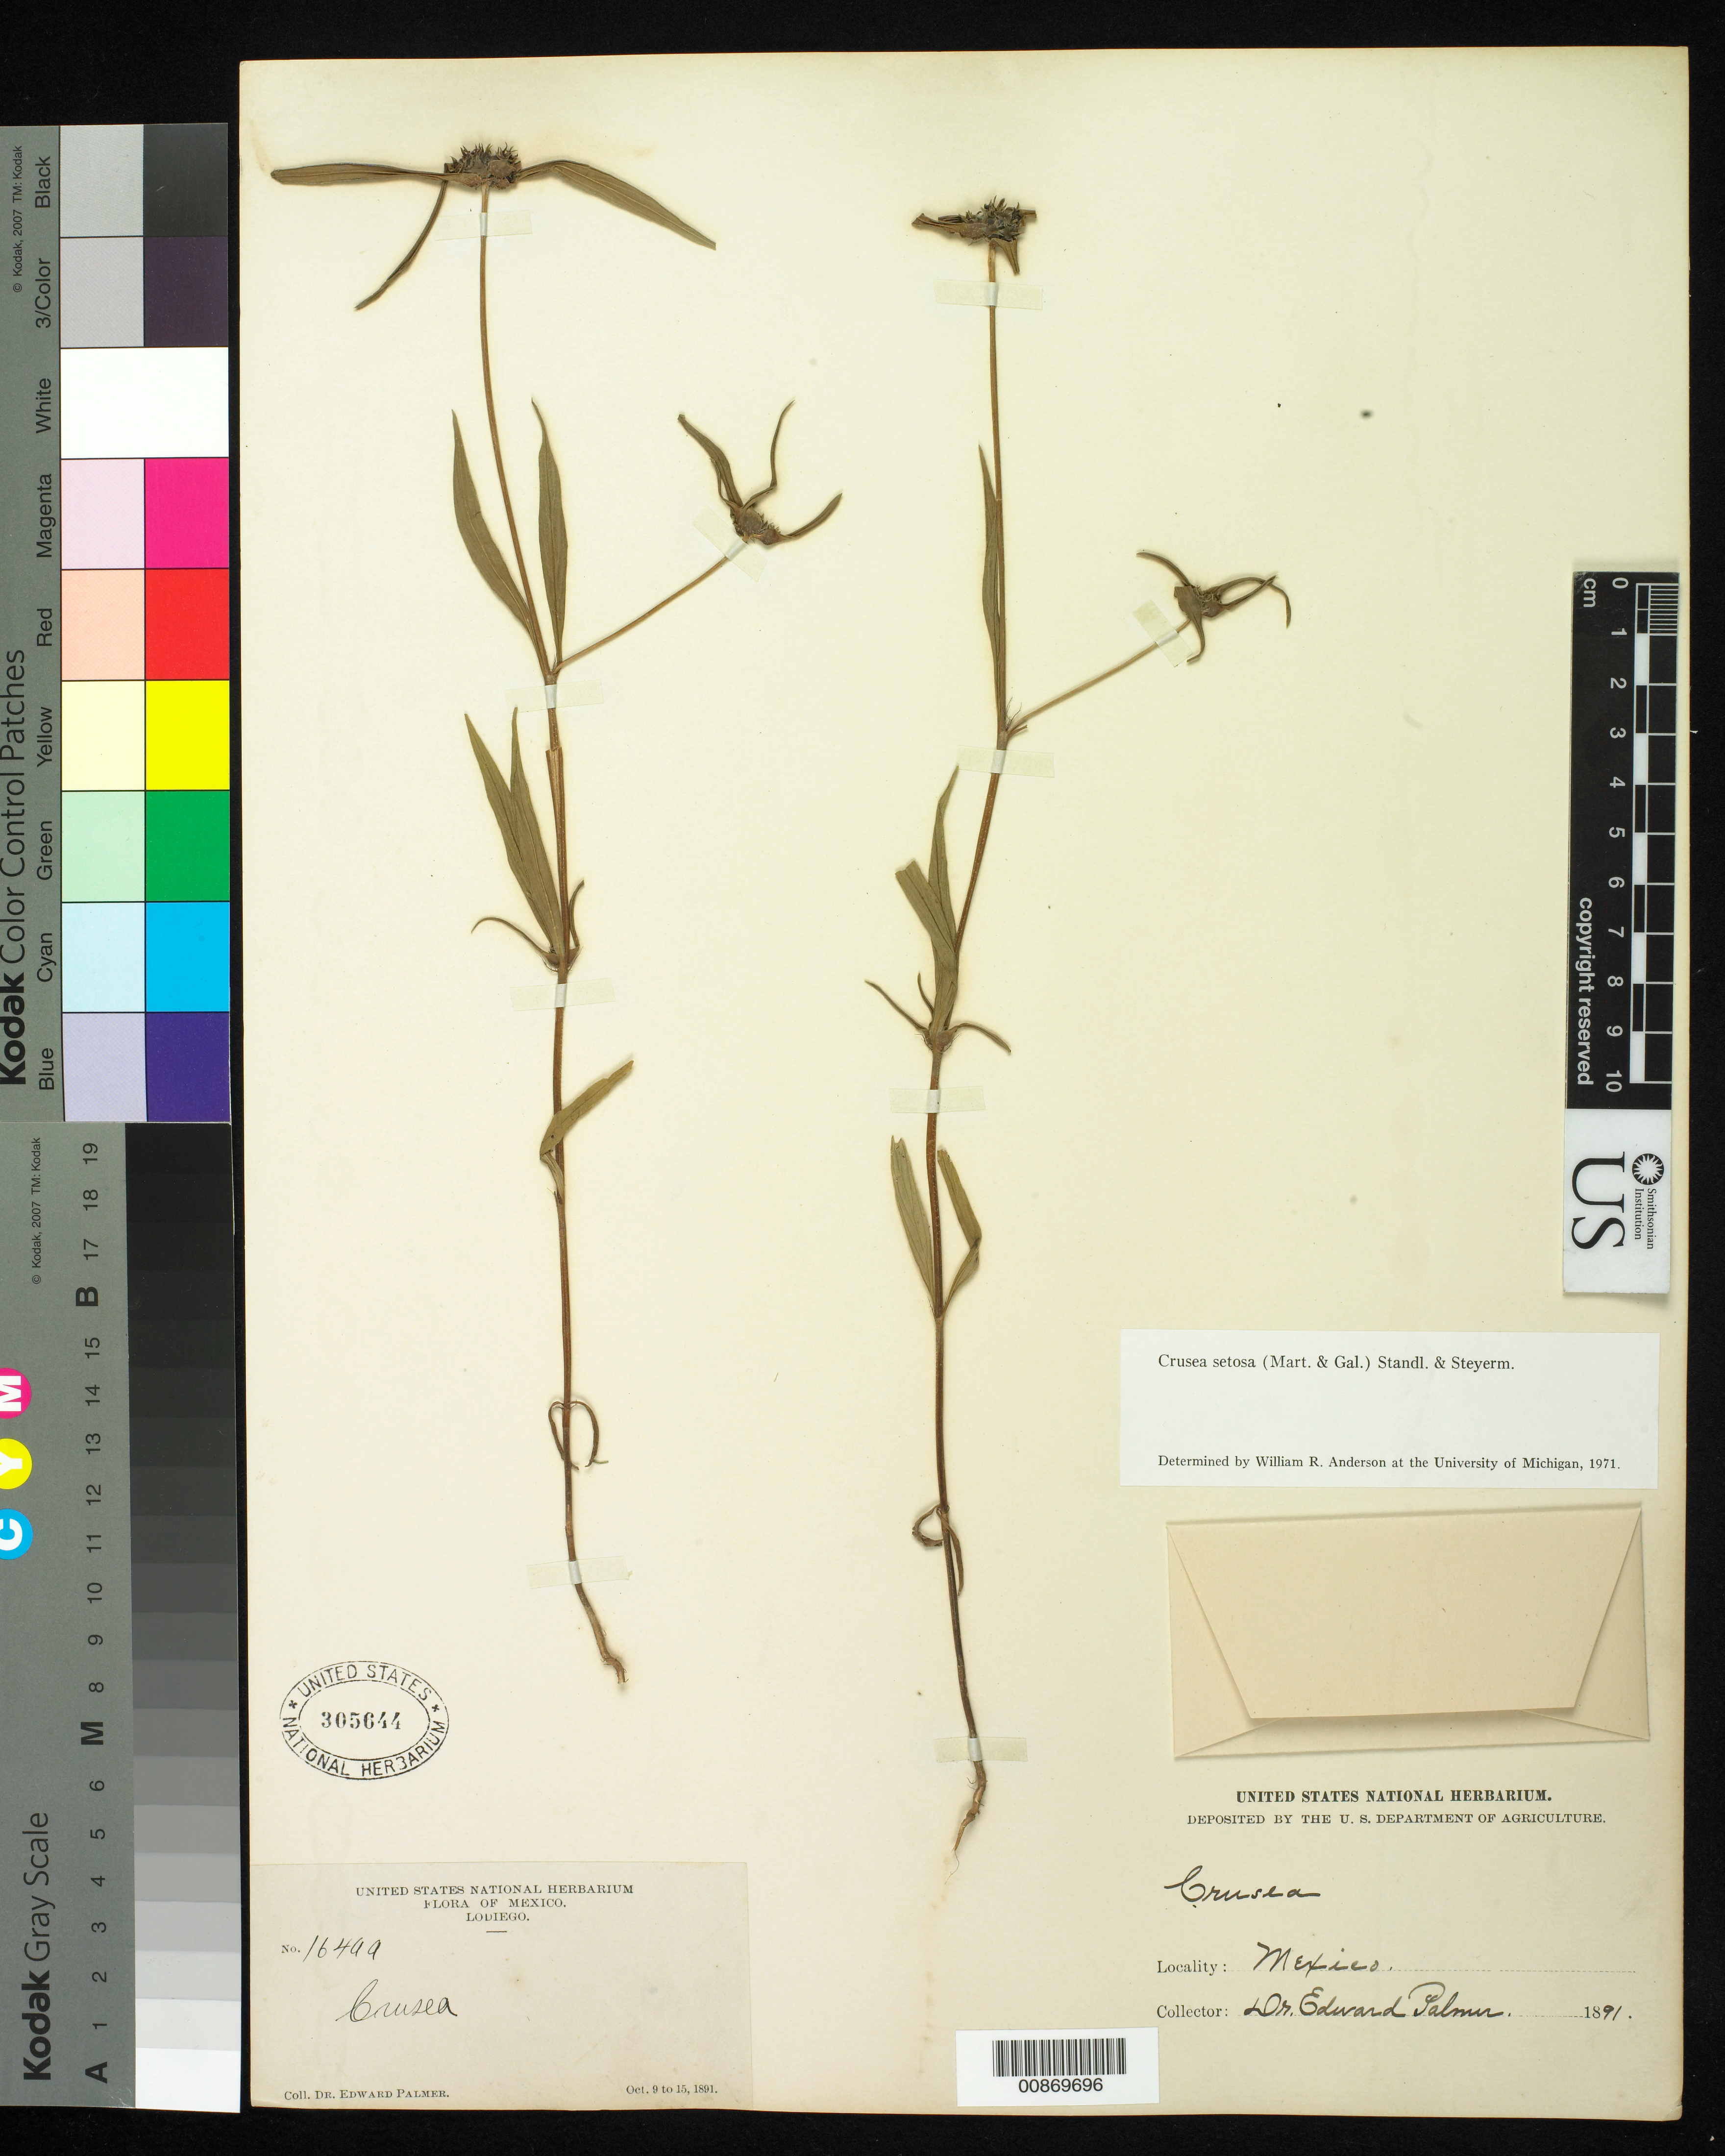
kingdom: Plantae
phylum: Tracheophyta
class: Magnoliopsida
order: Gentianales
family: Rubiaceae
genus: Crusea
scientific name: Crusea setosa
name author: (M. Martens & Galeotti) Standl. & Steyerm.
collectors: E. Palmer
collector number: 1649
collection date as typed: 09 Oct 1891 to 15 Oct 1891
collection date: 1891-10-09/1891-10-15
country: Mexico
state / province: Sinaloa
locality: Lodiego, Sinaloa.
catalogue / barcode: US 305644